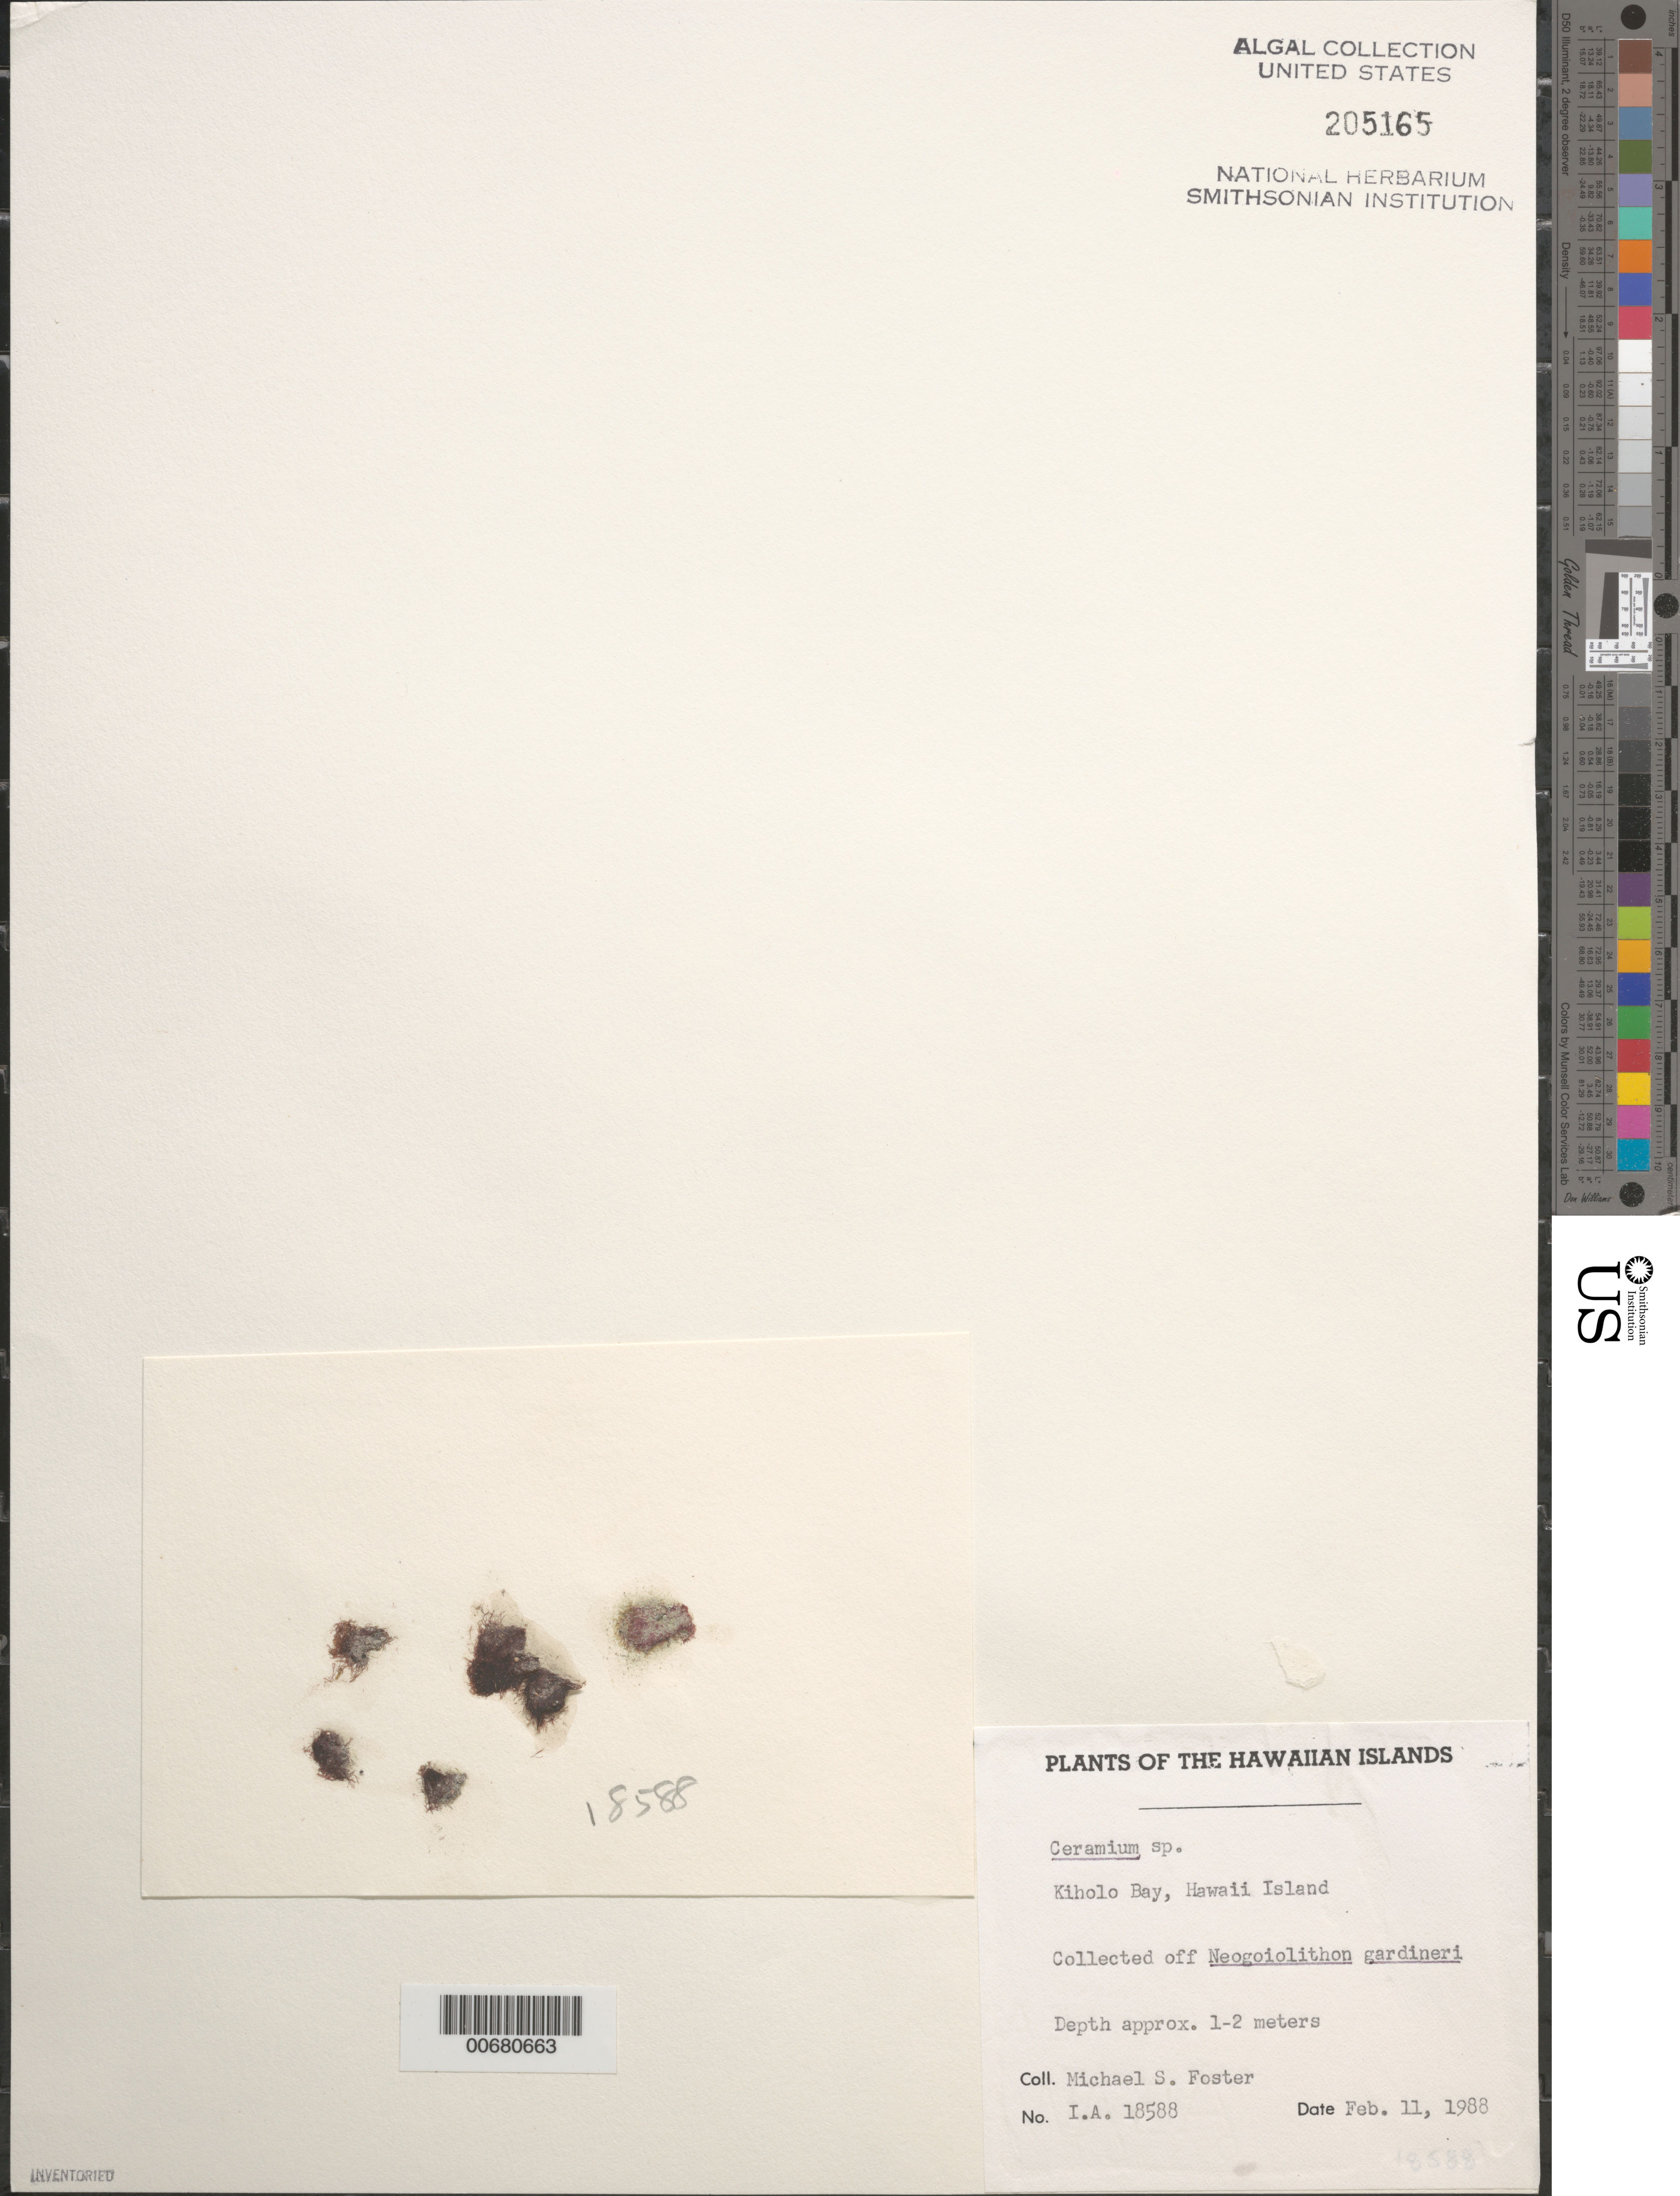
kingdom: Plantae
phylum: Rhodophyta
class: Florideophyceae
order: Ceramiales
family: Ceramiaceae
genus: Ceramium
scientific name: Ceramium sp.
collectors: M. Foster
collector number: IAA 18588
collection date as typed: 11 Feb 1988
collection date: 1988-02-11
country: United States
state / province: Hawaii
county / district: Hawaii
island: Hawaii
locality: Kiholo Bay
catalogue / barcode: US 205165